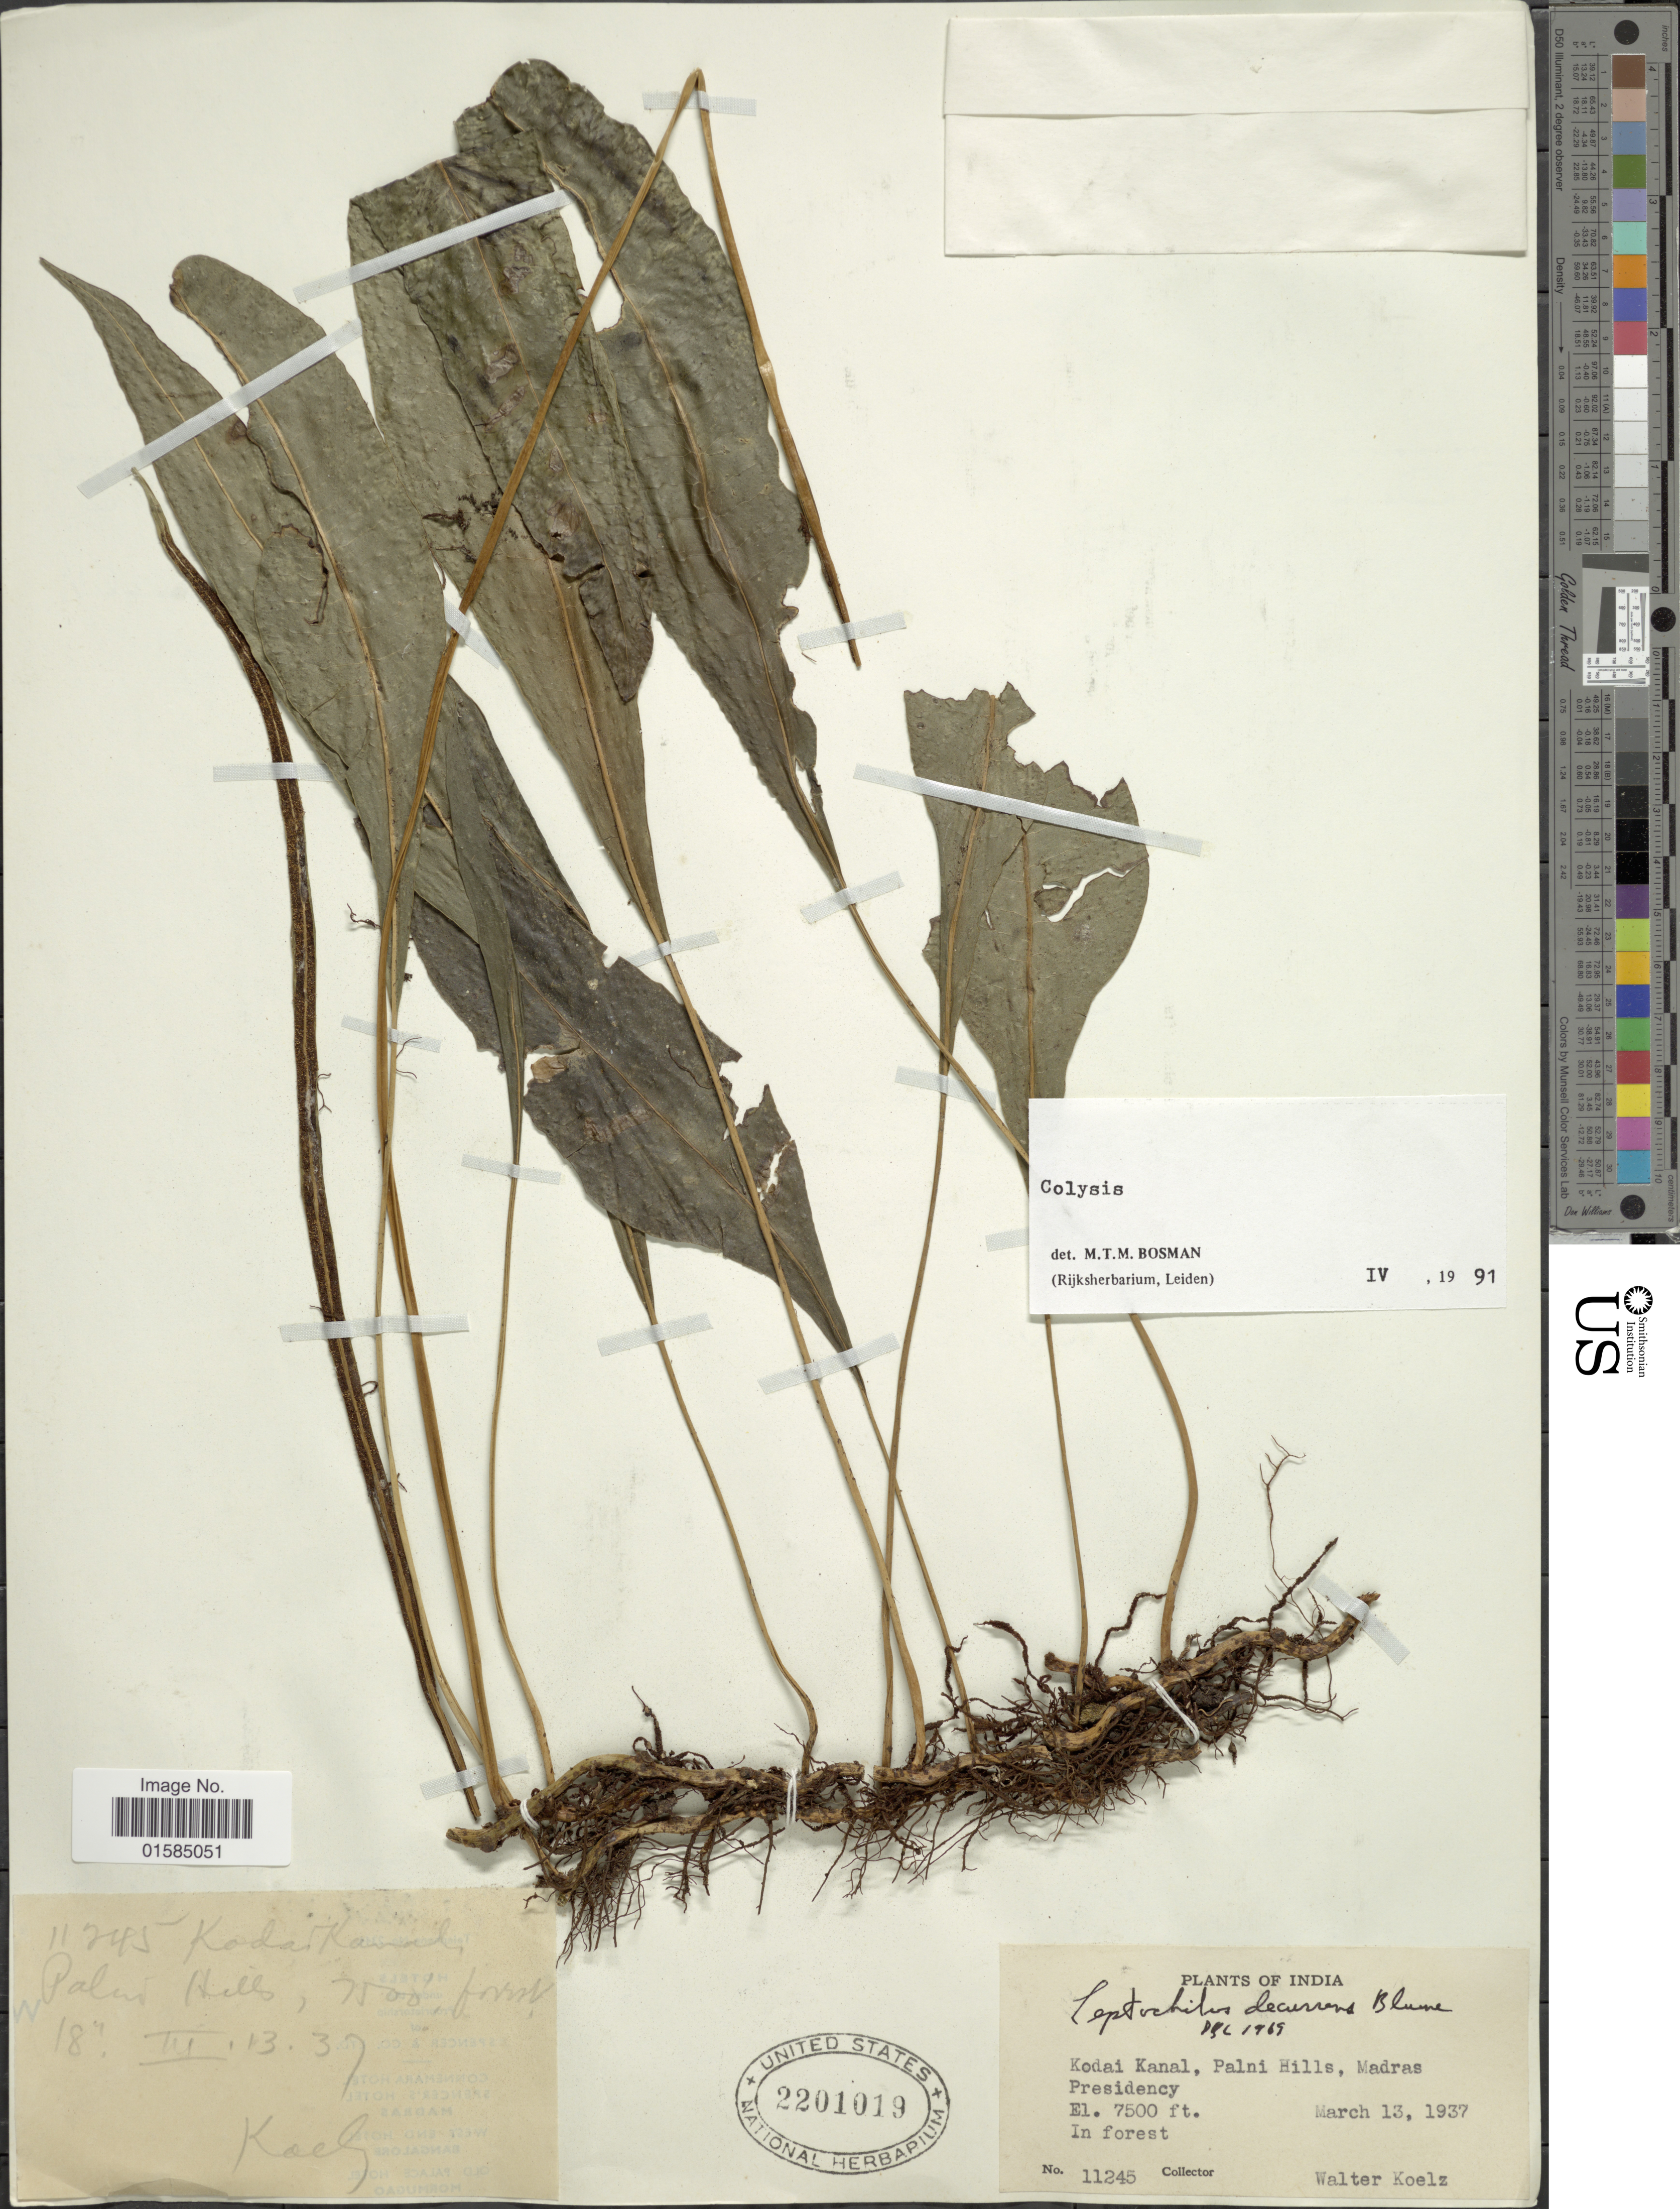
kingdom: Plantae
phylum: Tracheophyta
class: Polypodiopsida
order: Polypodiales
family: Polypodiaceae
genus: Leptochilus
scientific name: Leptochilus decurrens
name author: Blume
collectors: W. N. Koelz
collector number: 11245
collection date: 1937-03-13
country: India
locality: India, Kodai Kanal, Palni Hills, Madras Presidency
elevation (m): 2286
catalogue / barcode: US 2201019